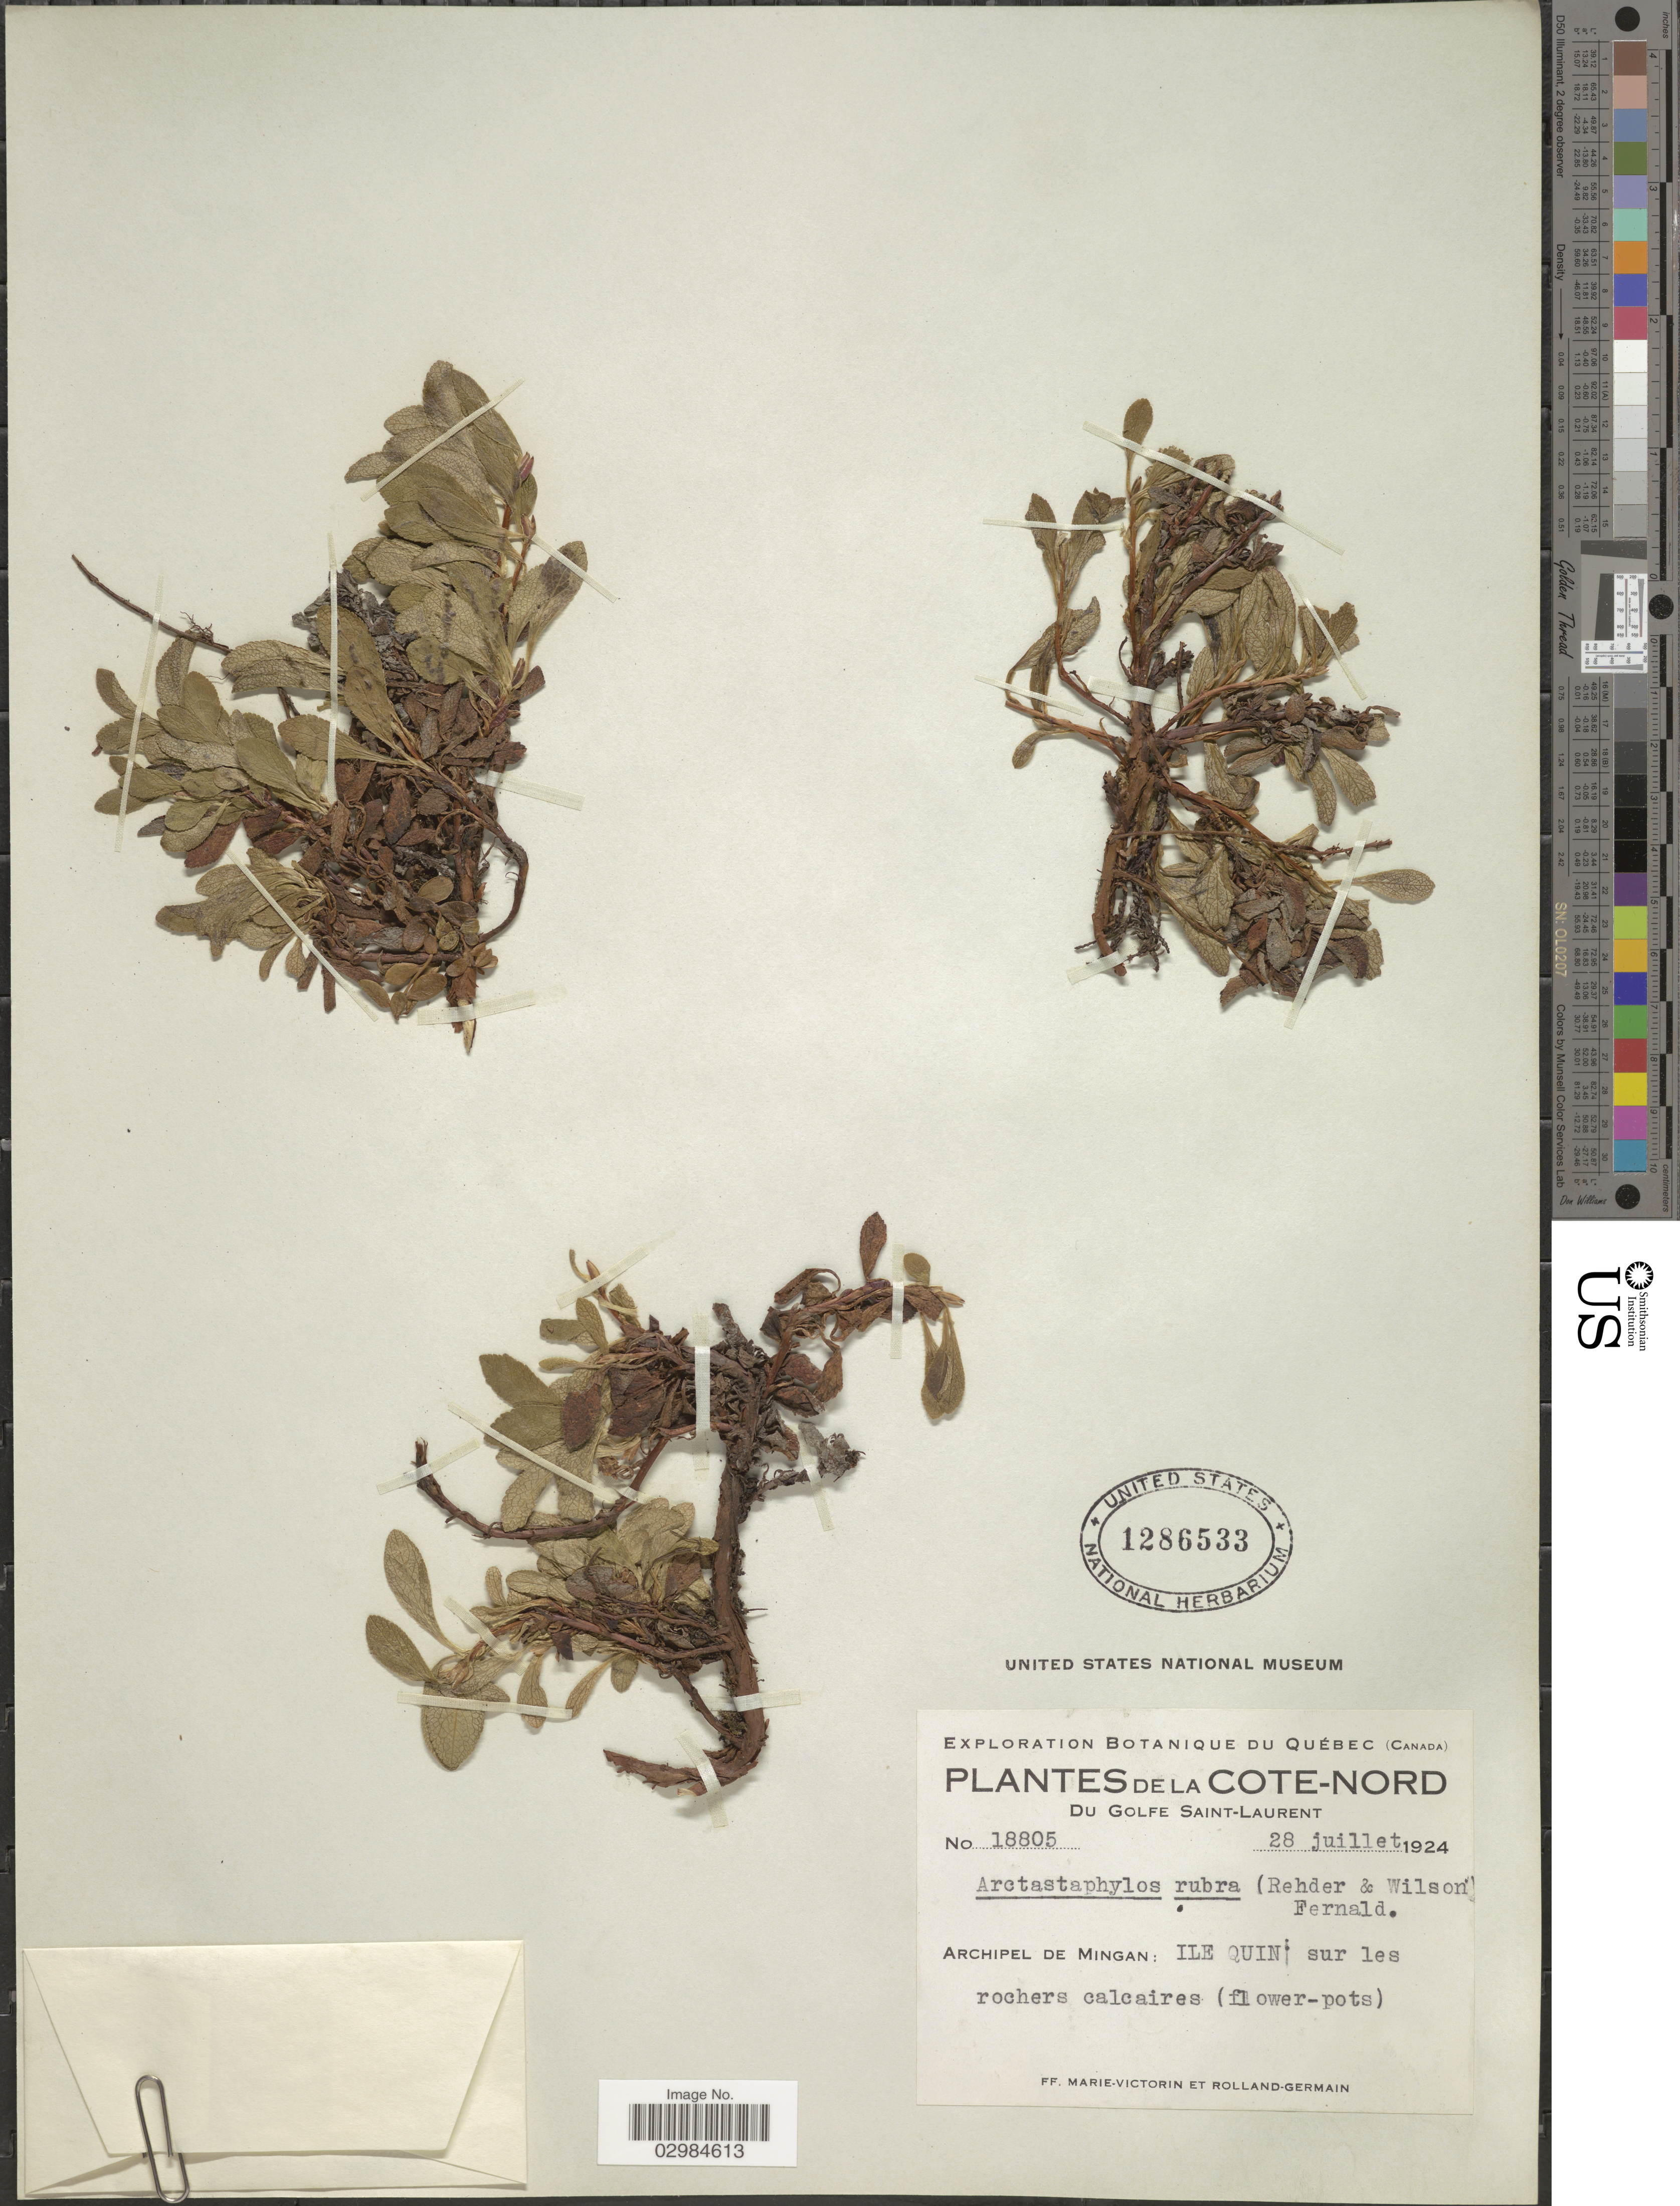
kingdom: Plantae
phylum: Tracheophyta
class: Magnoliopsida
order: Ericales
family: Ericaceae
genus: Arctostaphylos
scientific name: Arctostaphylos rubra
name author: (Rehder & E.H. Wilson) Fernald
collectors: F. Marie-Victorin & Rolland-Germain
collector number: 18805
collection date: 1924-07-28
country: Canada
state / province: Quebec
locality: De La Cote-Nord. Du Golfe Saint-Laurent. Archipel de Mingan: Ile Quin: sur les rochers calcaires.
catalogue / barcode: US 1286533